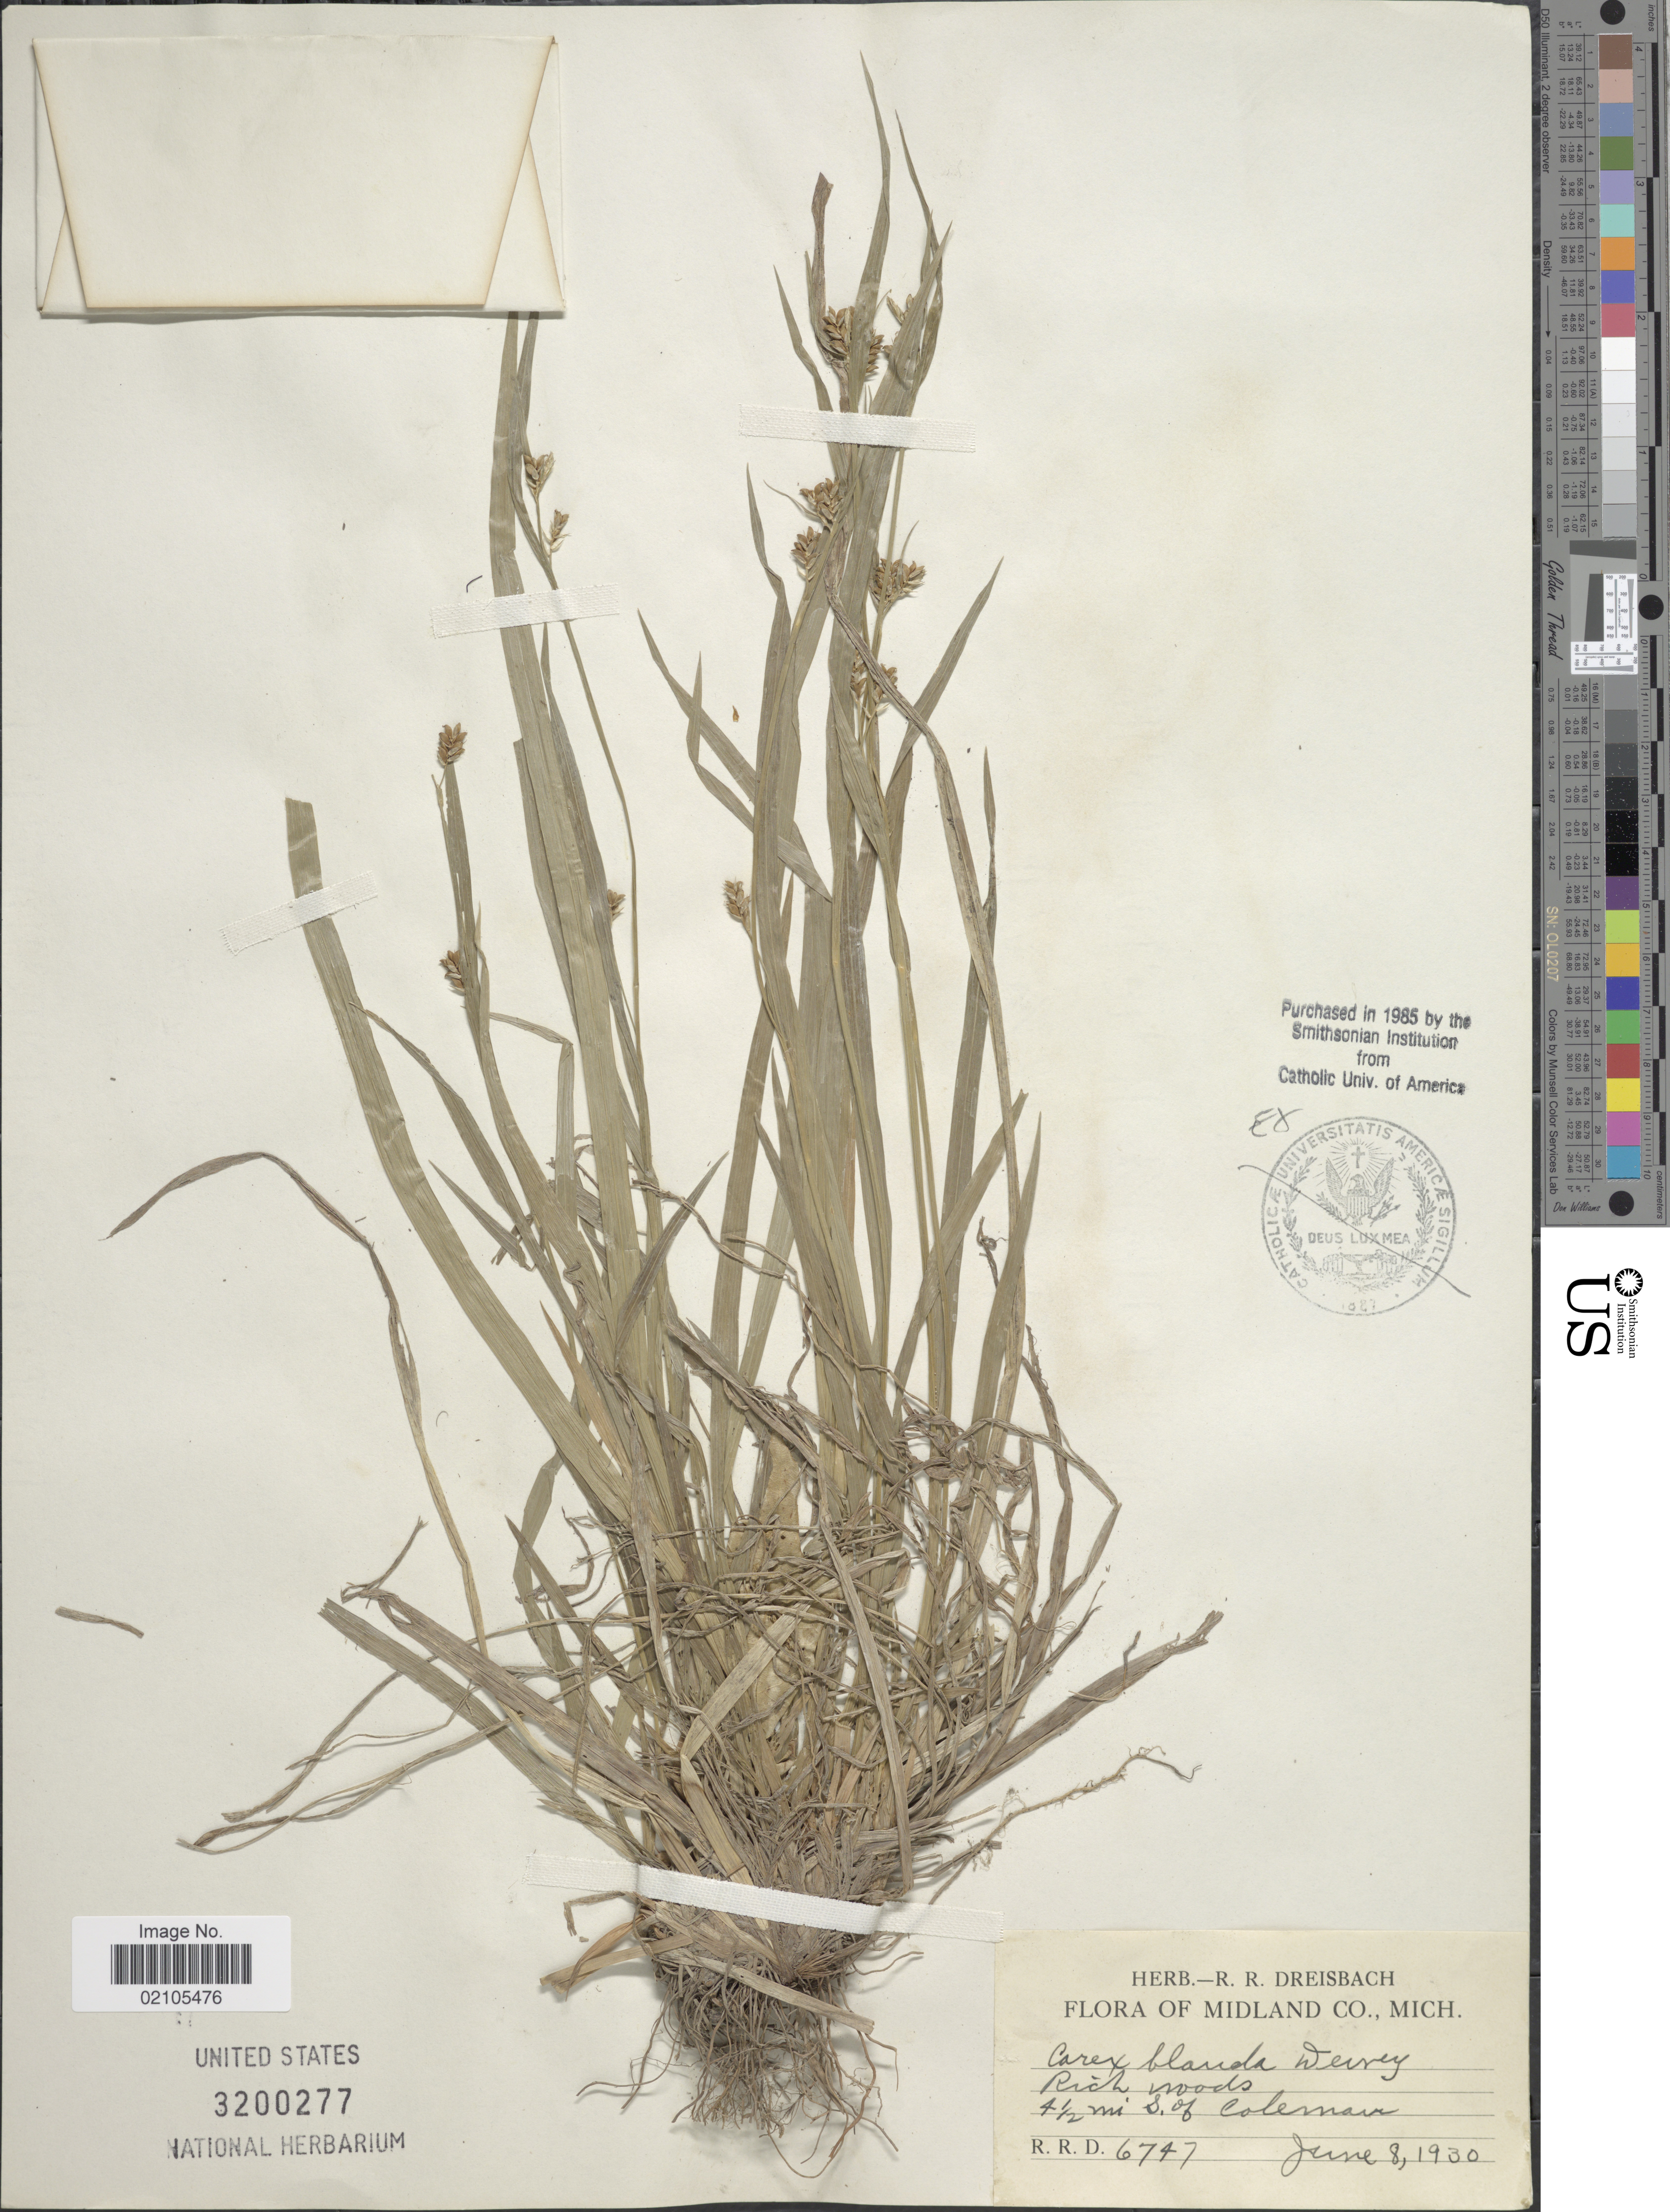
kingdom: Plantae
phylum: Tracheophyta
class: Liliopsida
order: Poales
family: Cyperaceae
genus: Carex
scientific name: Carex blanda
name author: Dewey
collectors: R. Dreisbach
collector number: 6747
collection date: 1930-06-08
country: United States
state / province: Michigan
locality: Midland Co. Rich woods. 4 1/2 mi s, of Coleman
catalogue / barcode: US 3200277